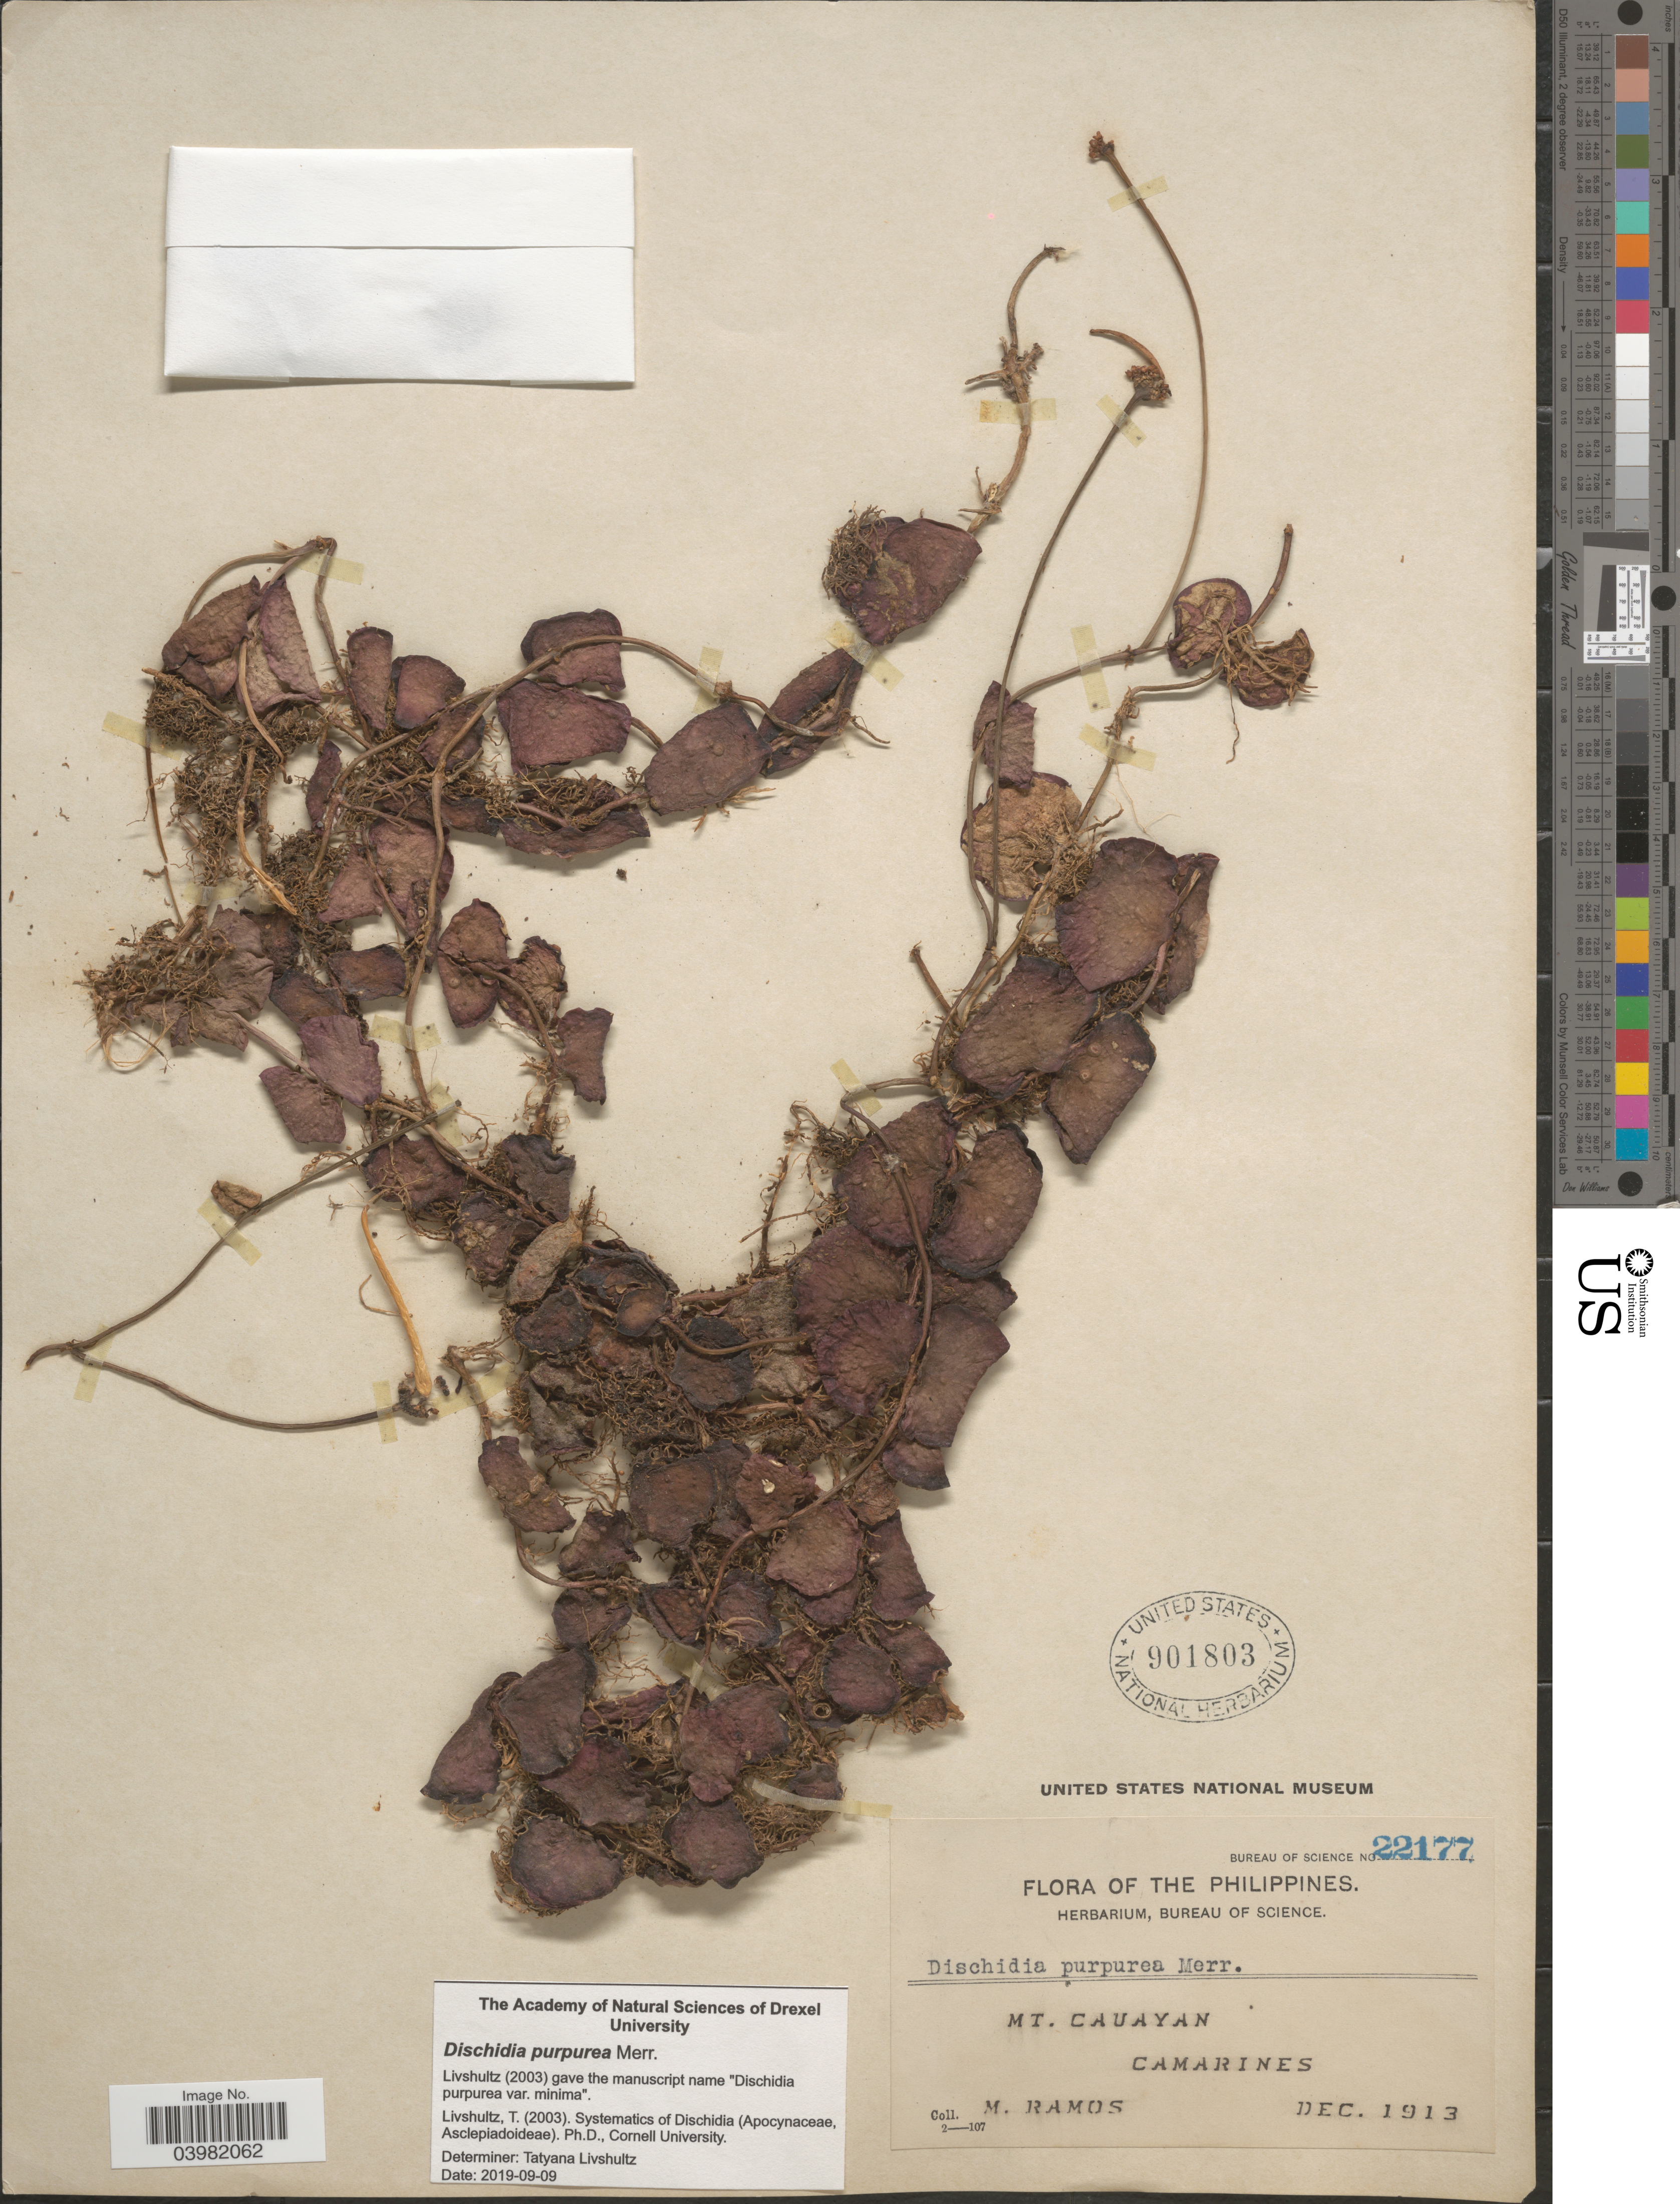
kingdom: Plantae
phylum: Tracheophyta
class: Magnoliopsida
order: Gentianales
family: Apocynaceae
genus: Dischidia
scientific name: Dischidia purpurea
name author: Merr.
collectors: M. Ramos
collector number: Bureau of Science 22177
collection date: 1913-12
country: Philippines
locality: Mt. Cauayan. Camarines.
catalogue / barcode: US 901803